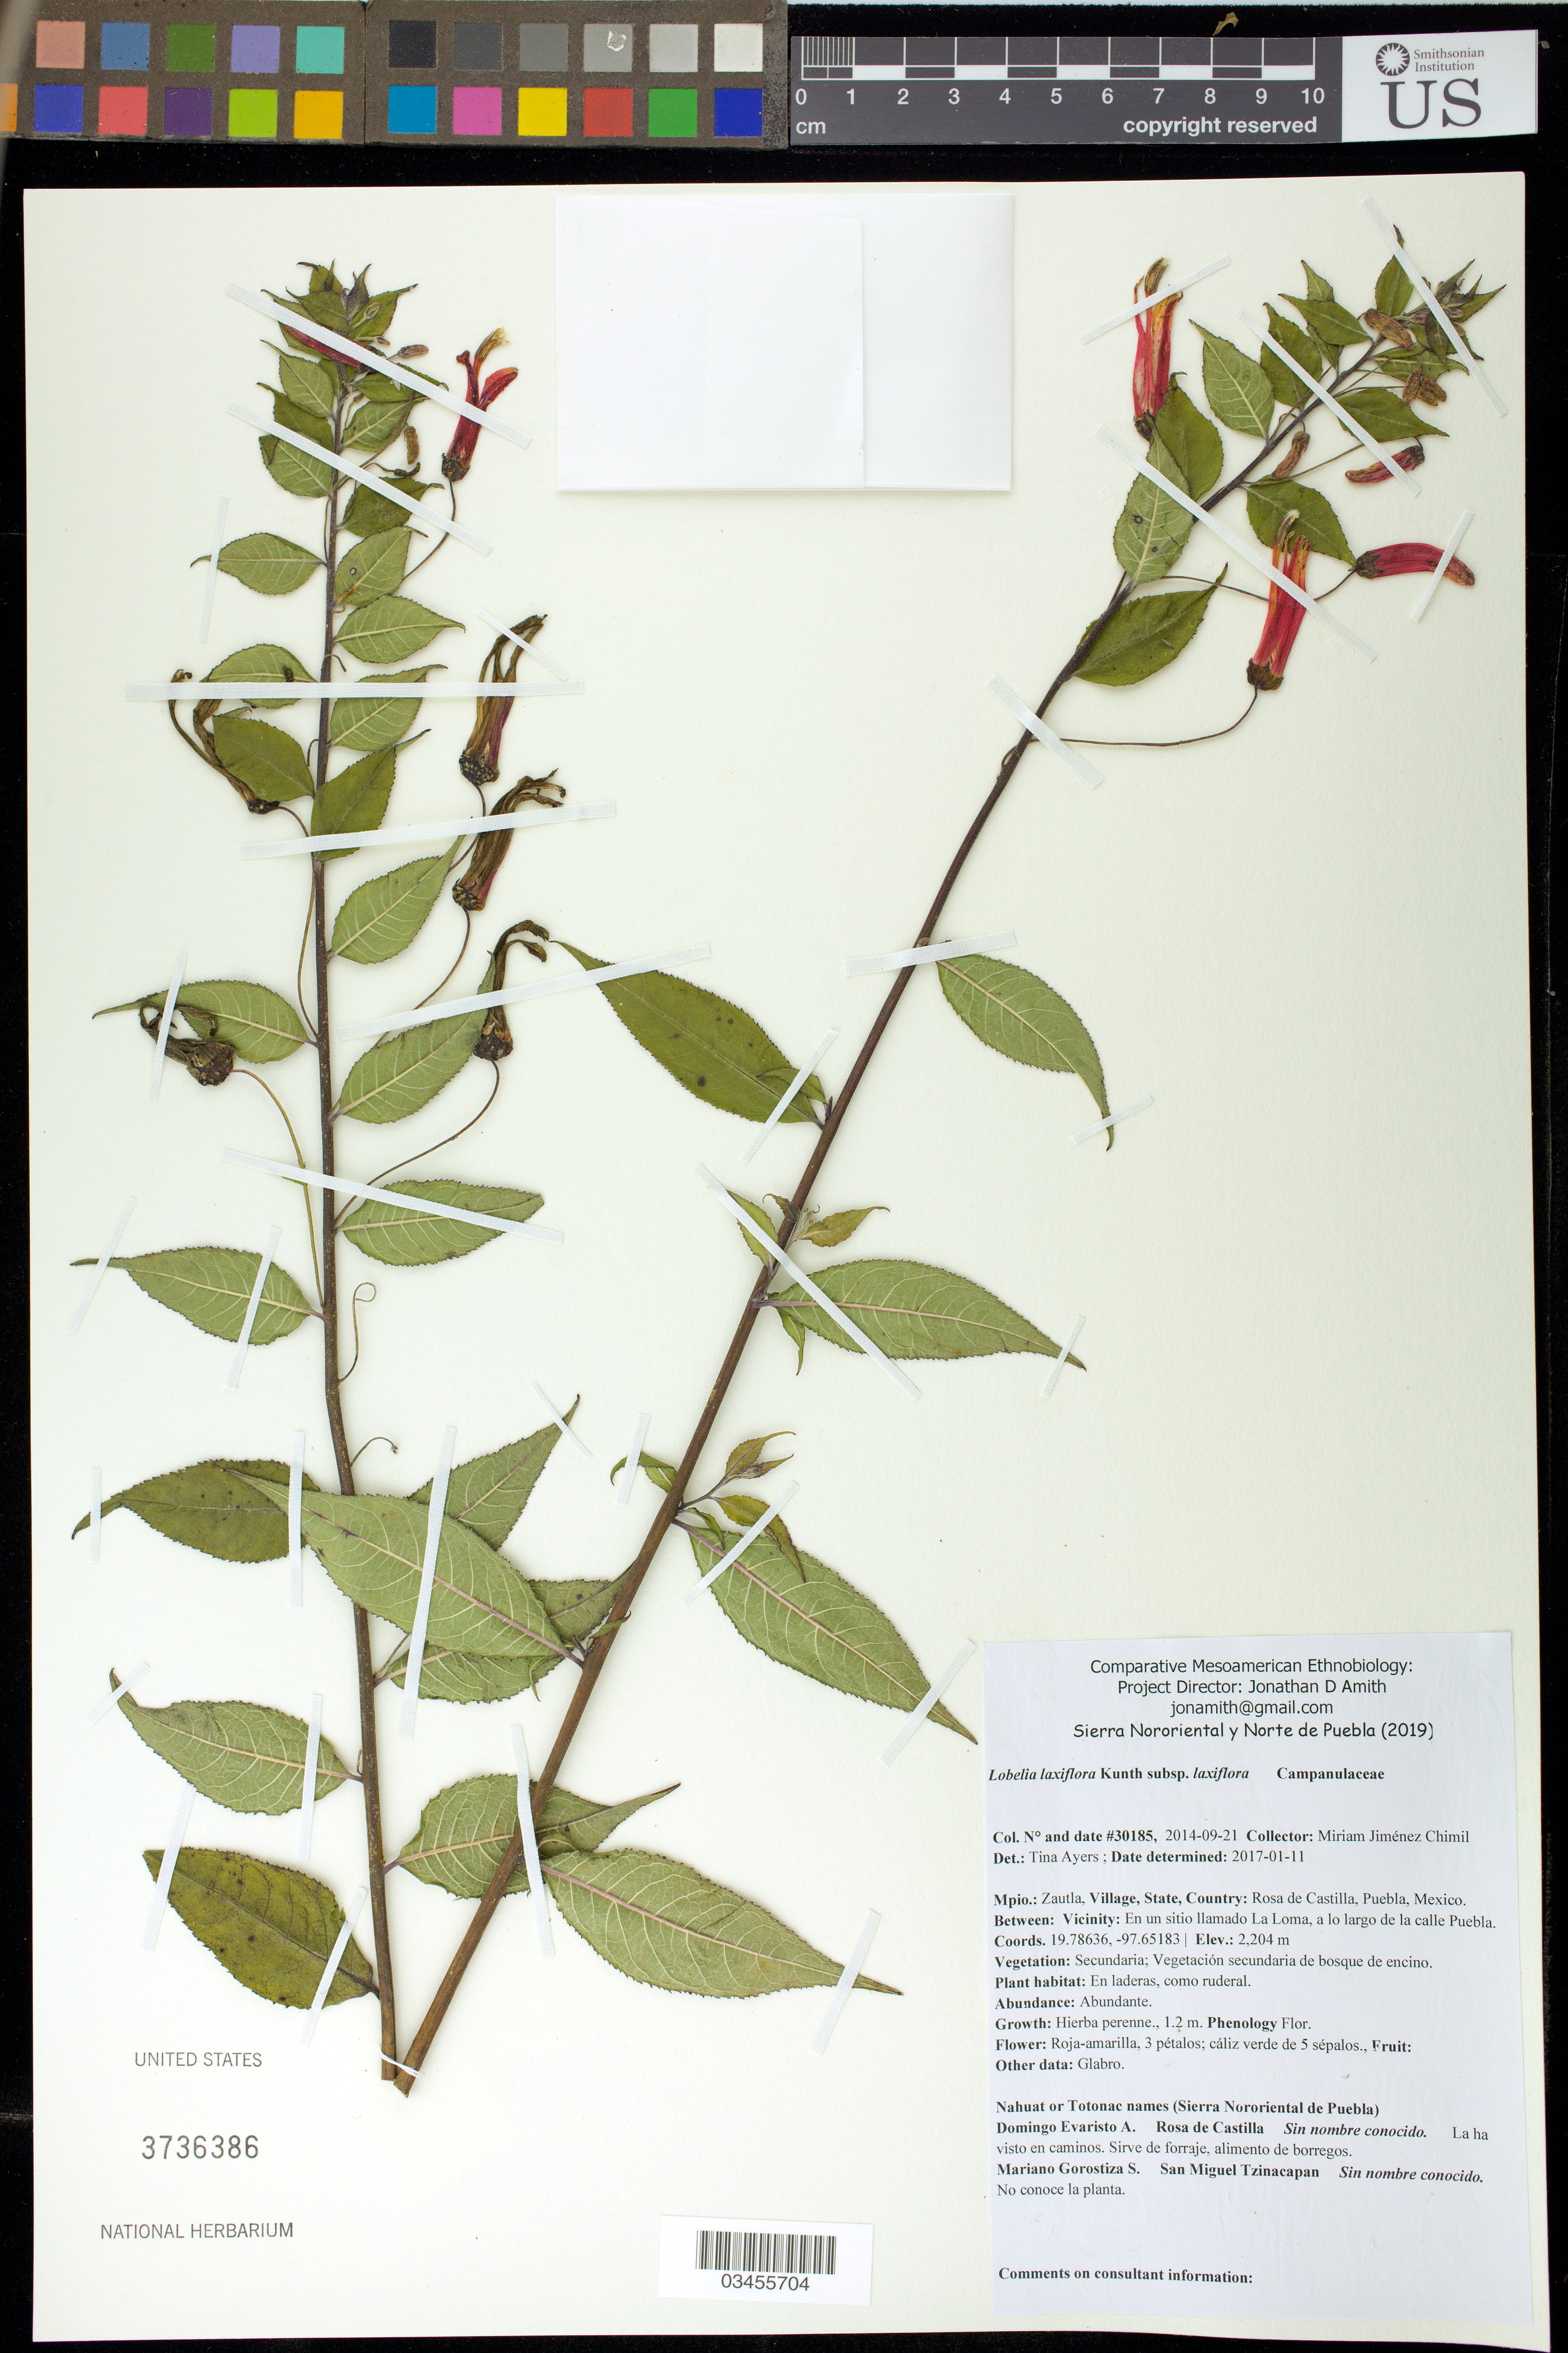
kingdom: Plantae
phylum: Tracheophyta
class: Magnoliopsida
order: Asterales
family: Campanulaceae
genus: Lobelia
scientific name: Lobelia laxiflora subsp. laxiflora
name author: Kunth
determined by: Ayers, Tina J.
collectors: M. Jiménez Chimil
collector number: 30185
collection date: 2014-09-21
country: México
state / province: Puebla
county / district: Zautla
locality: PUEBLO: Rosa de Castilla; LOCALIDAD EXACTA: En la Loma, a lo largo de la calle Puebla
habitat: Vegetación secundaria de bosque de encino; en laderas como ruderal.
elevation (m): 2204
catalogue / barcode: US 3736386